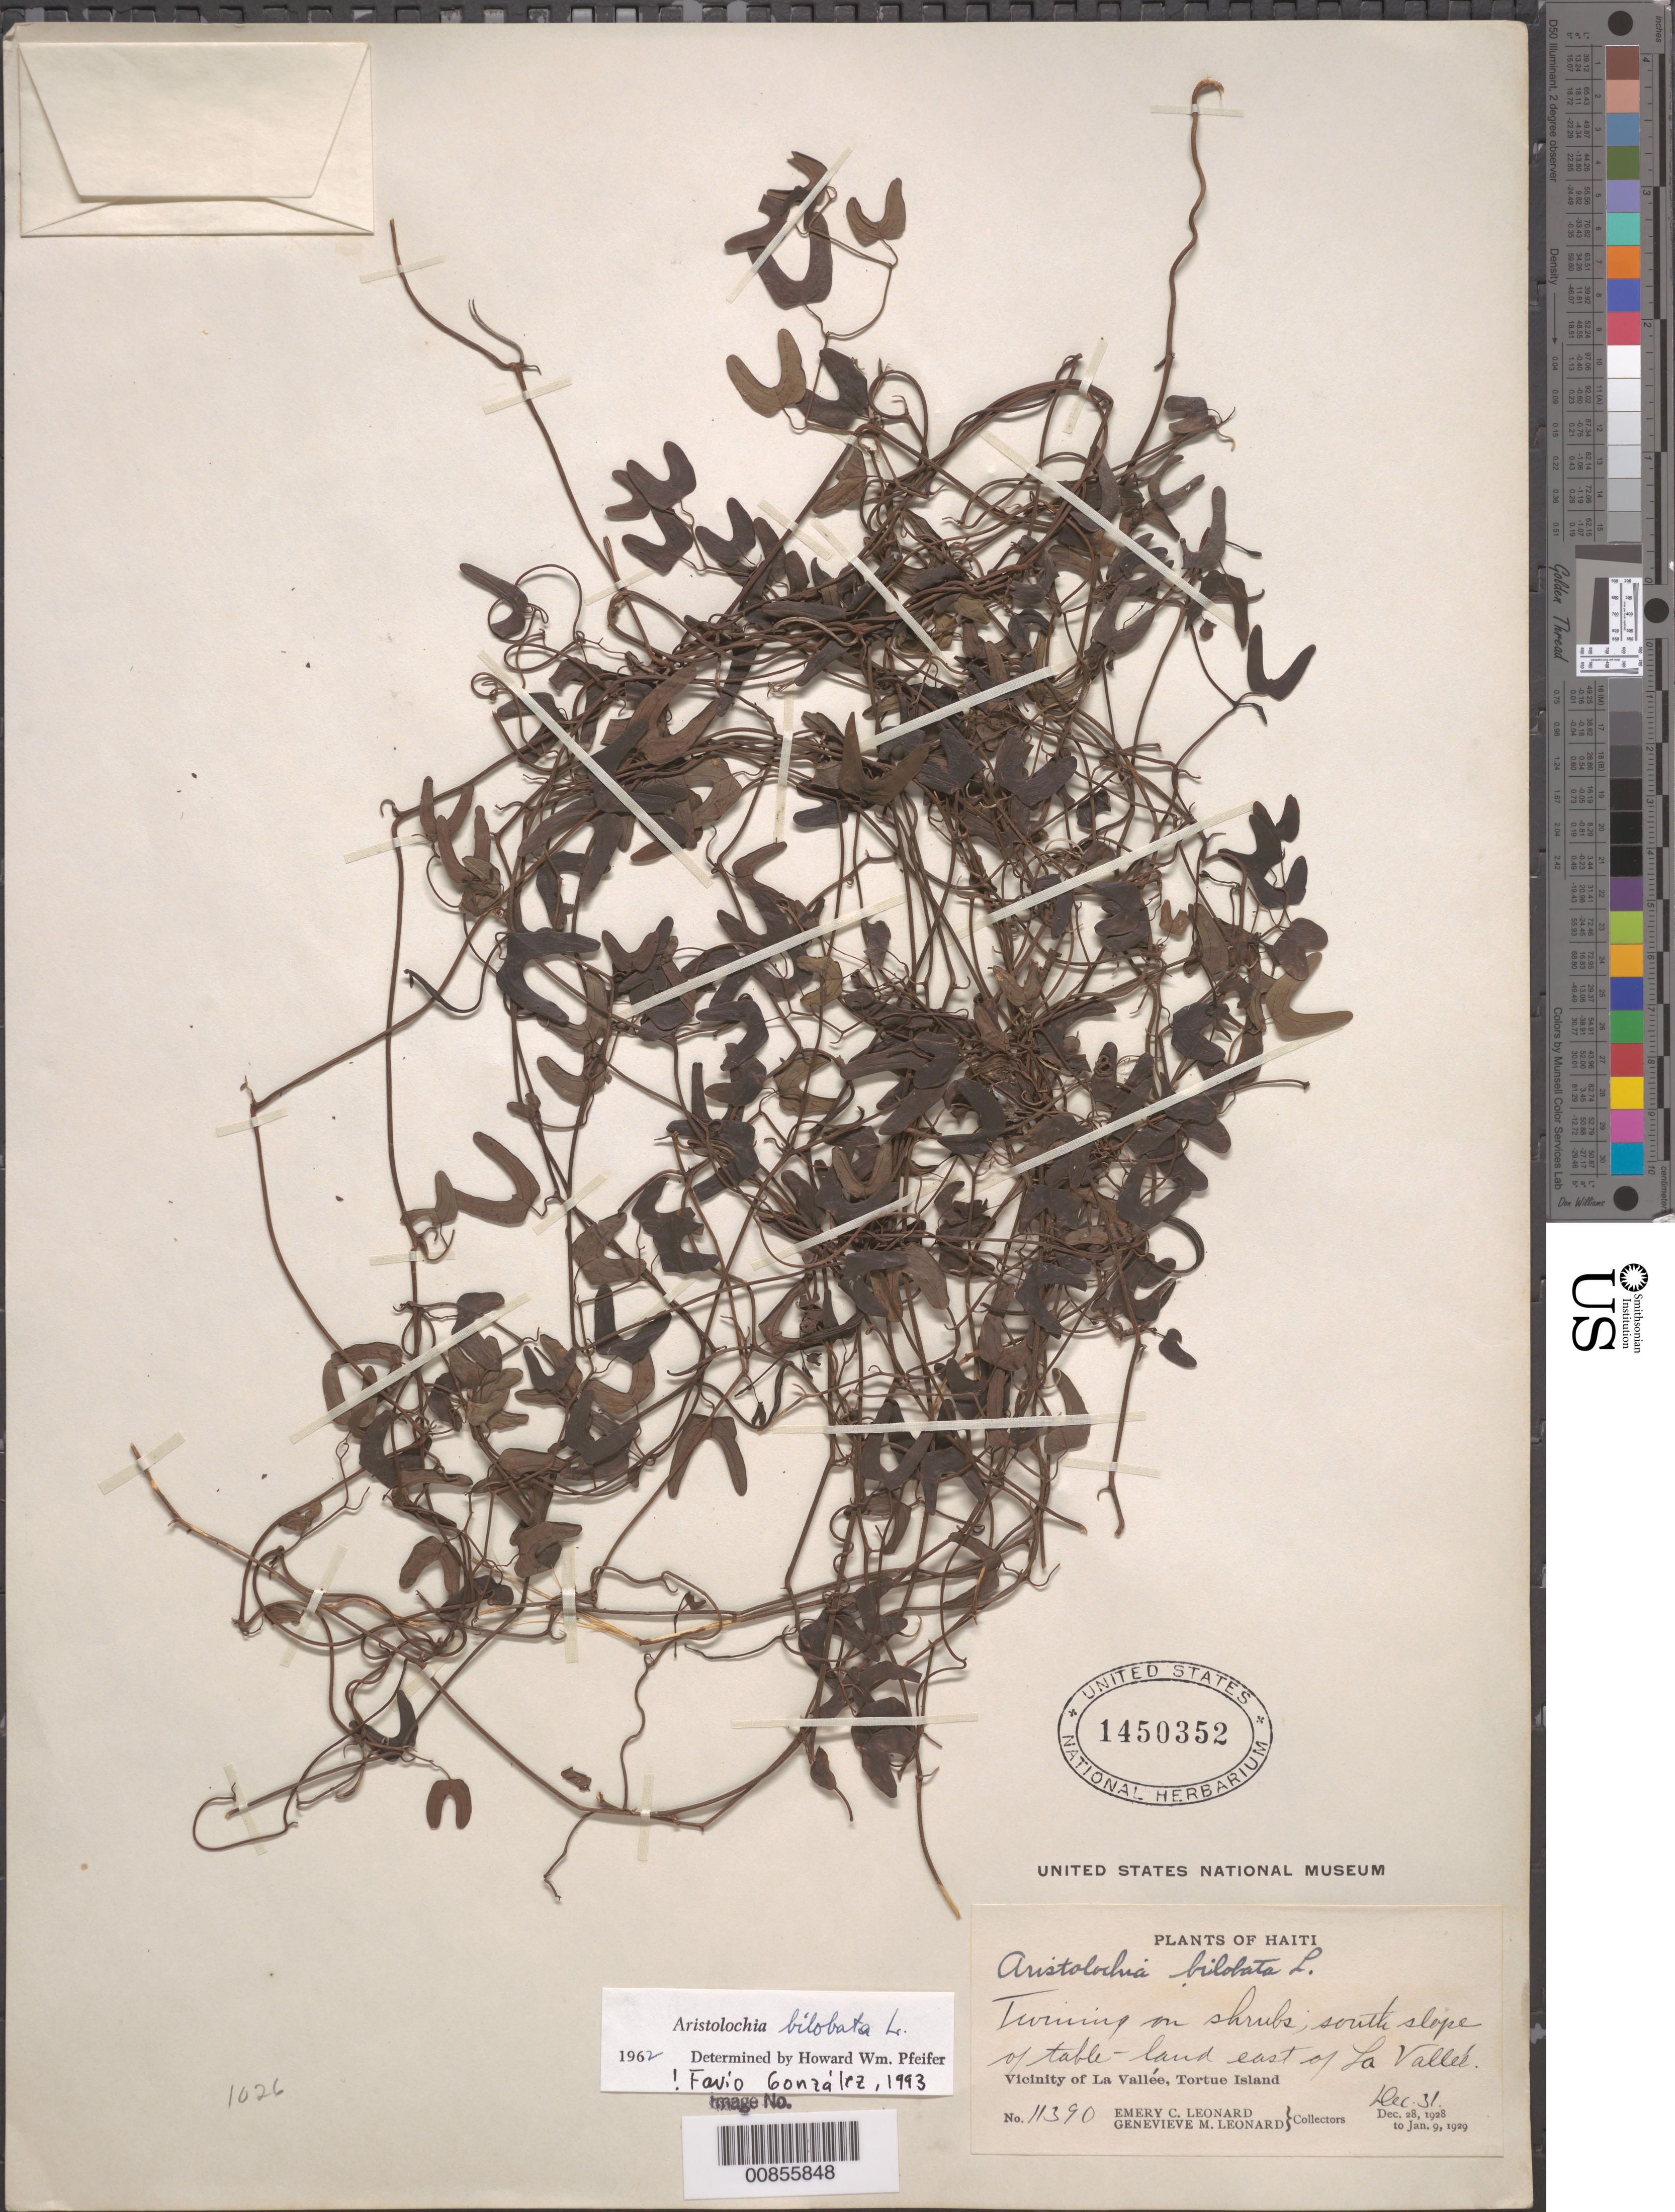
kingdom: Plantae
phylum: Tracheophyta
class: Magnoliopsida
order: Piperales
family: Aristolochiaceae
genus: Aristolochia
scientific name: Aristolochia bilobata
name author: L.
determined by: González, F., (COL), Universidad Nacional de Colombia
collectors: E. C. Leonard & G. M. Leonard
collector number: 11390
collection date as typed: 31 Dec 1928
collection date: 1928-12-31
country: Haiti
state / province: Nord-Óuest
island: Île de la Tortue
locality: Vicinity of La Vallée, Tortue Island. South slope of tableland east of La Vallée.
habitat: Twining on shrubs. South slope of tableland.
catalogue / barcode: US 1450352